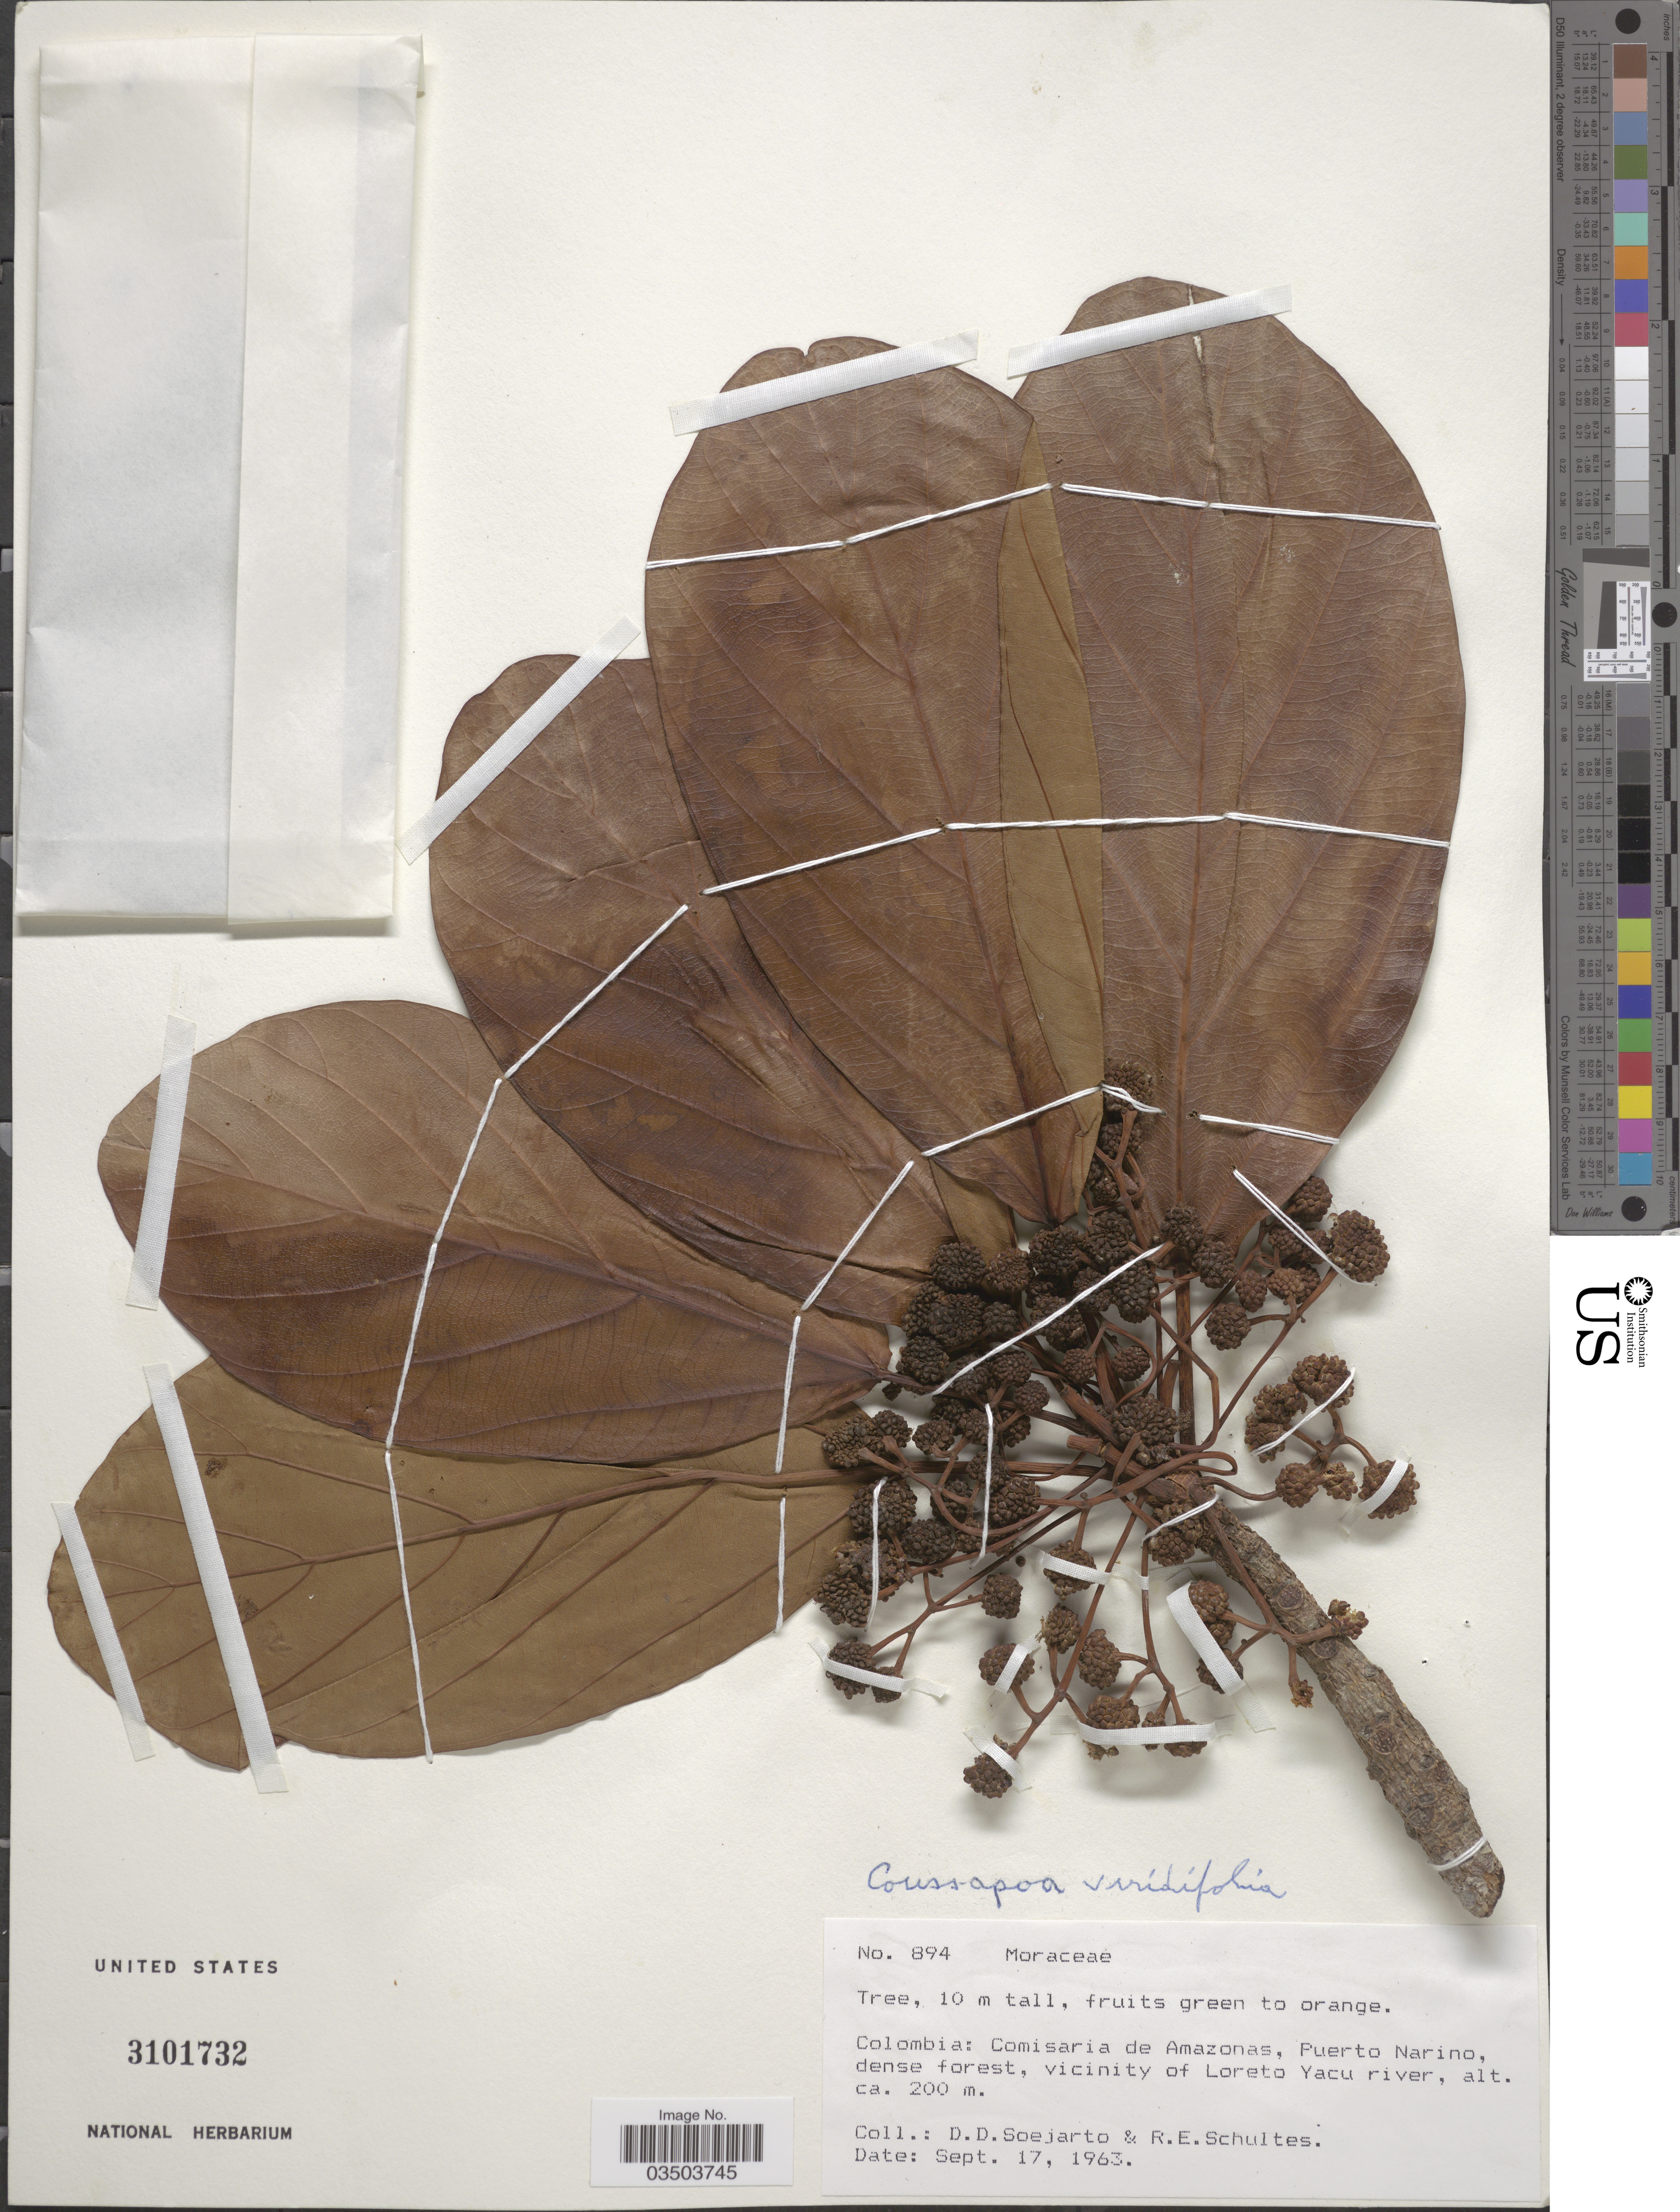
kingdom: Plantae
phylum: Tracheophyta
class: Magnoliopsida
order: Rosales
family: Urticaceae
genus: Coussapoa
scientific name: Coussapoa viridifolia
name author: Cuatrec.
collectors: R. E. Schultes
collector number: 894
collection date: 1963-09-17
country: Colombia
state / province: Amazônas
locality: Comisaria de Amazonas, Puerto Narino, dense forest, vicinity of Loreto Yacu river.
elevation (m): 200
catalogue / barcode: US 3101732